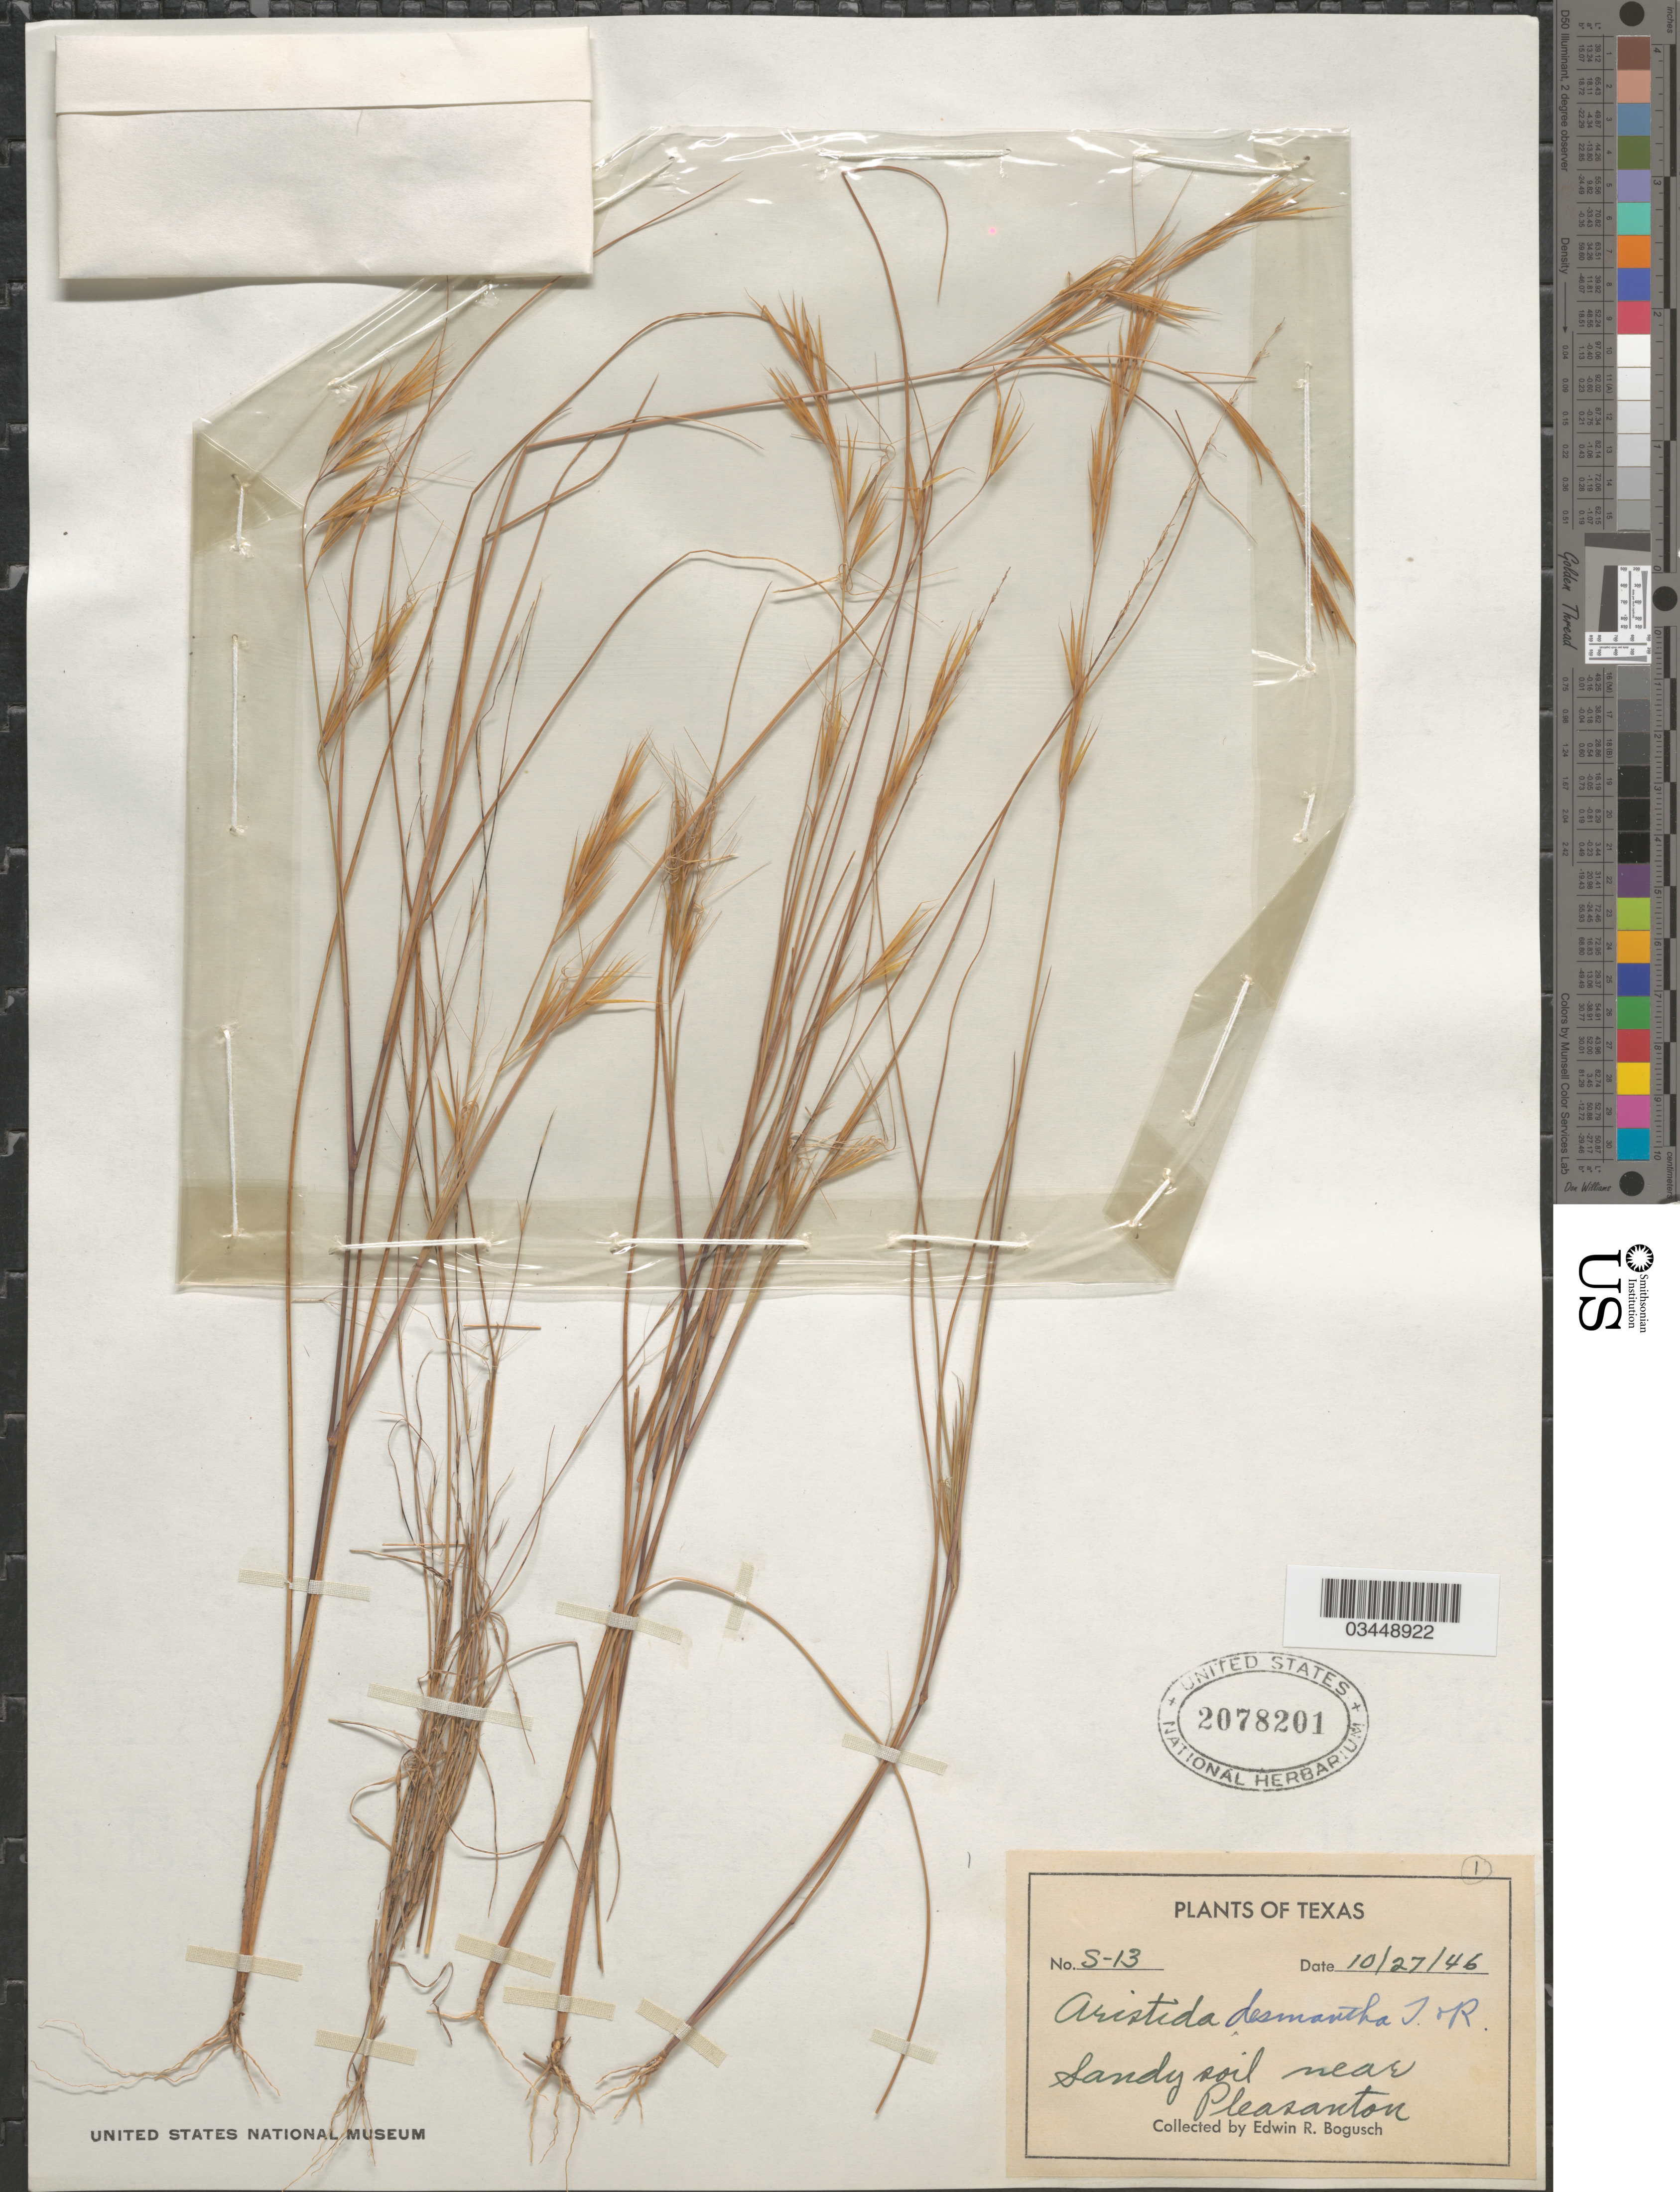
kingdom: Plantae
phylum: Tracheophyta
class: Liliopsida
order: Poales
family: Poaceae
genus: Aristida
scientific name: Aristida desmantha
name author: Trin. & Rupr.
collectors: E. Bogusch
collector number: S-13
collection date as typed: Transcribed d/m/y: 27/10/46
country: United States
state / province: Texas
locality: Sandy soil near Pleasanton.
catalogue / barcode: US 2078201